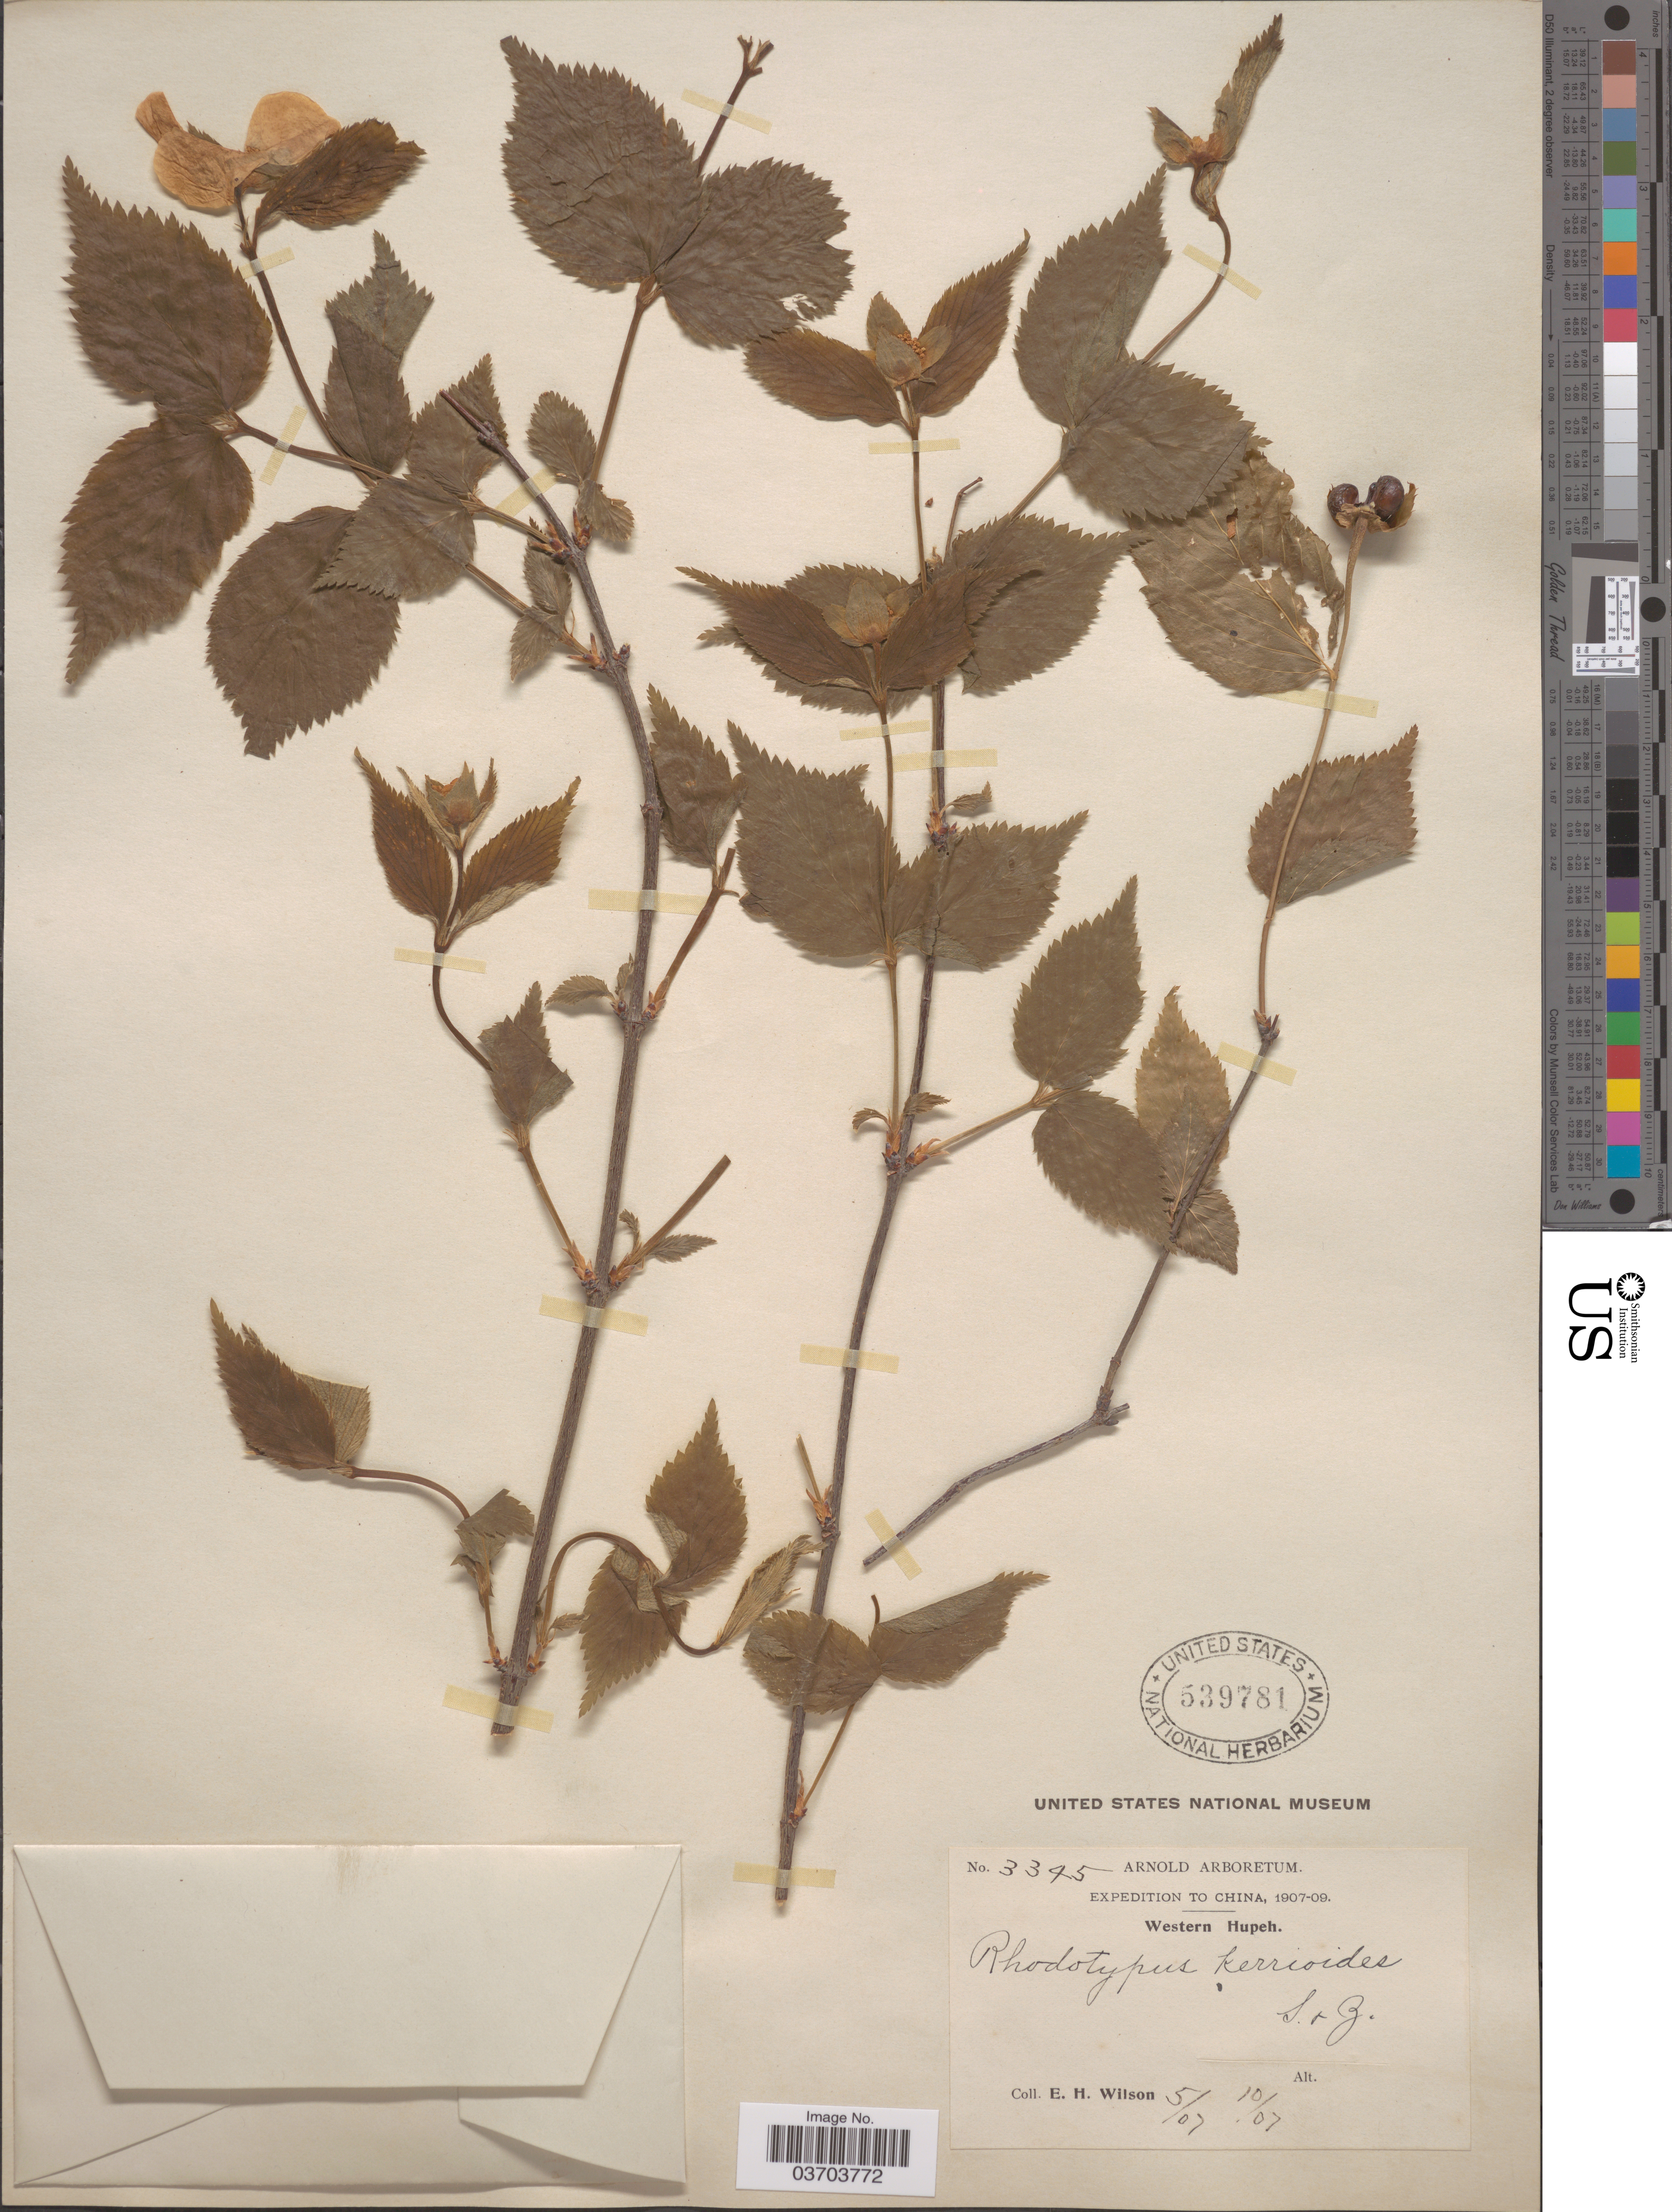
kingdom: Plantae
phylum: Tracheophyta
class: Magnoliopsida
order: Rosales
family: Rosaceae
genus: Rhodotypos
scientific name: Rhodotypos scandens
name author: (Thunb.) Makino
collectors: E. Wilson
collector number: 3345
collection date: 1907-05/1907-10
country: China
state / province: Hubei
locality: Western Hupeh.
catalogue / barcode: US 539781